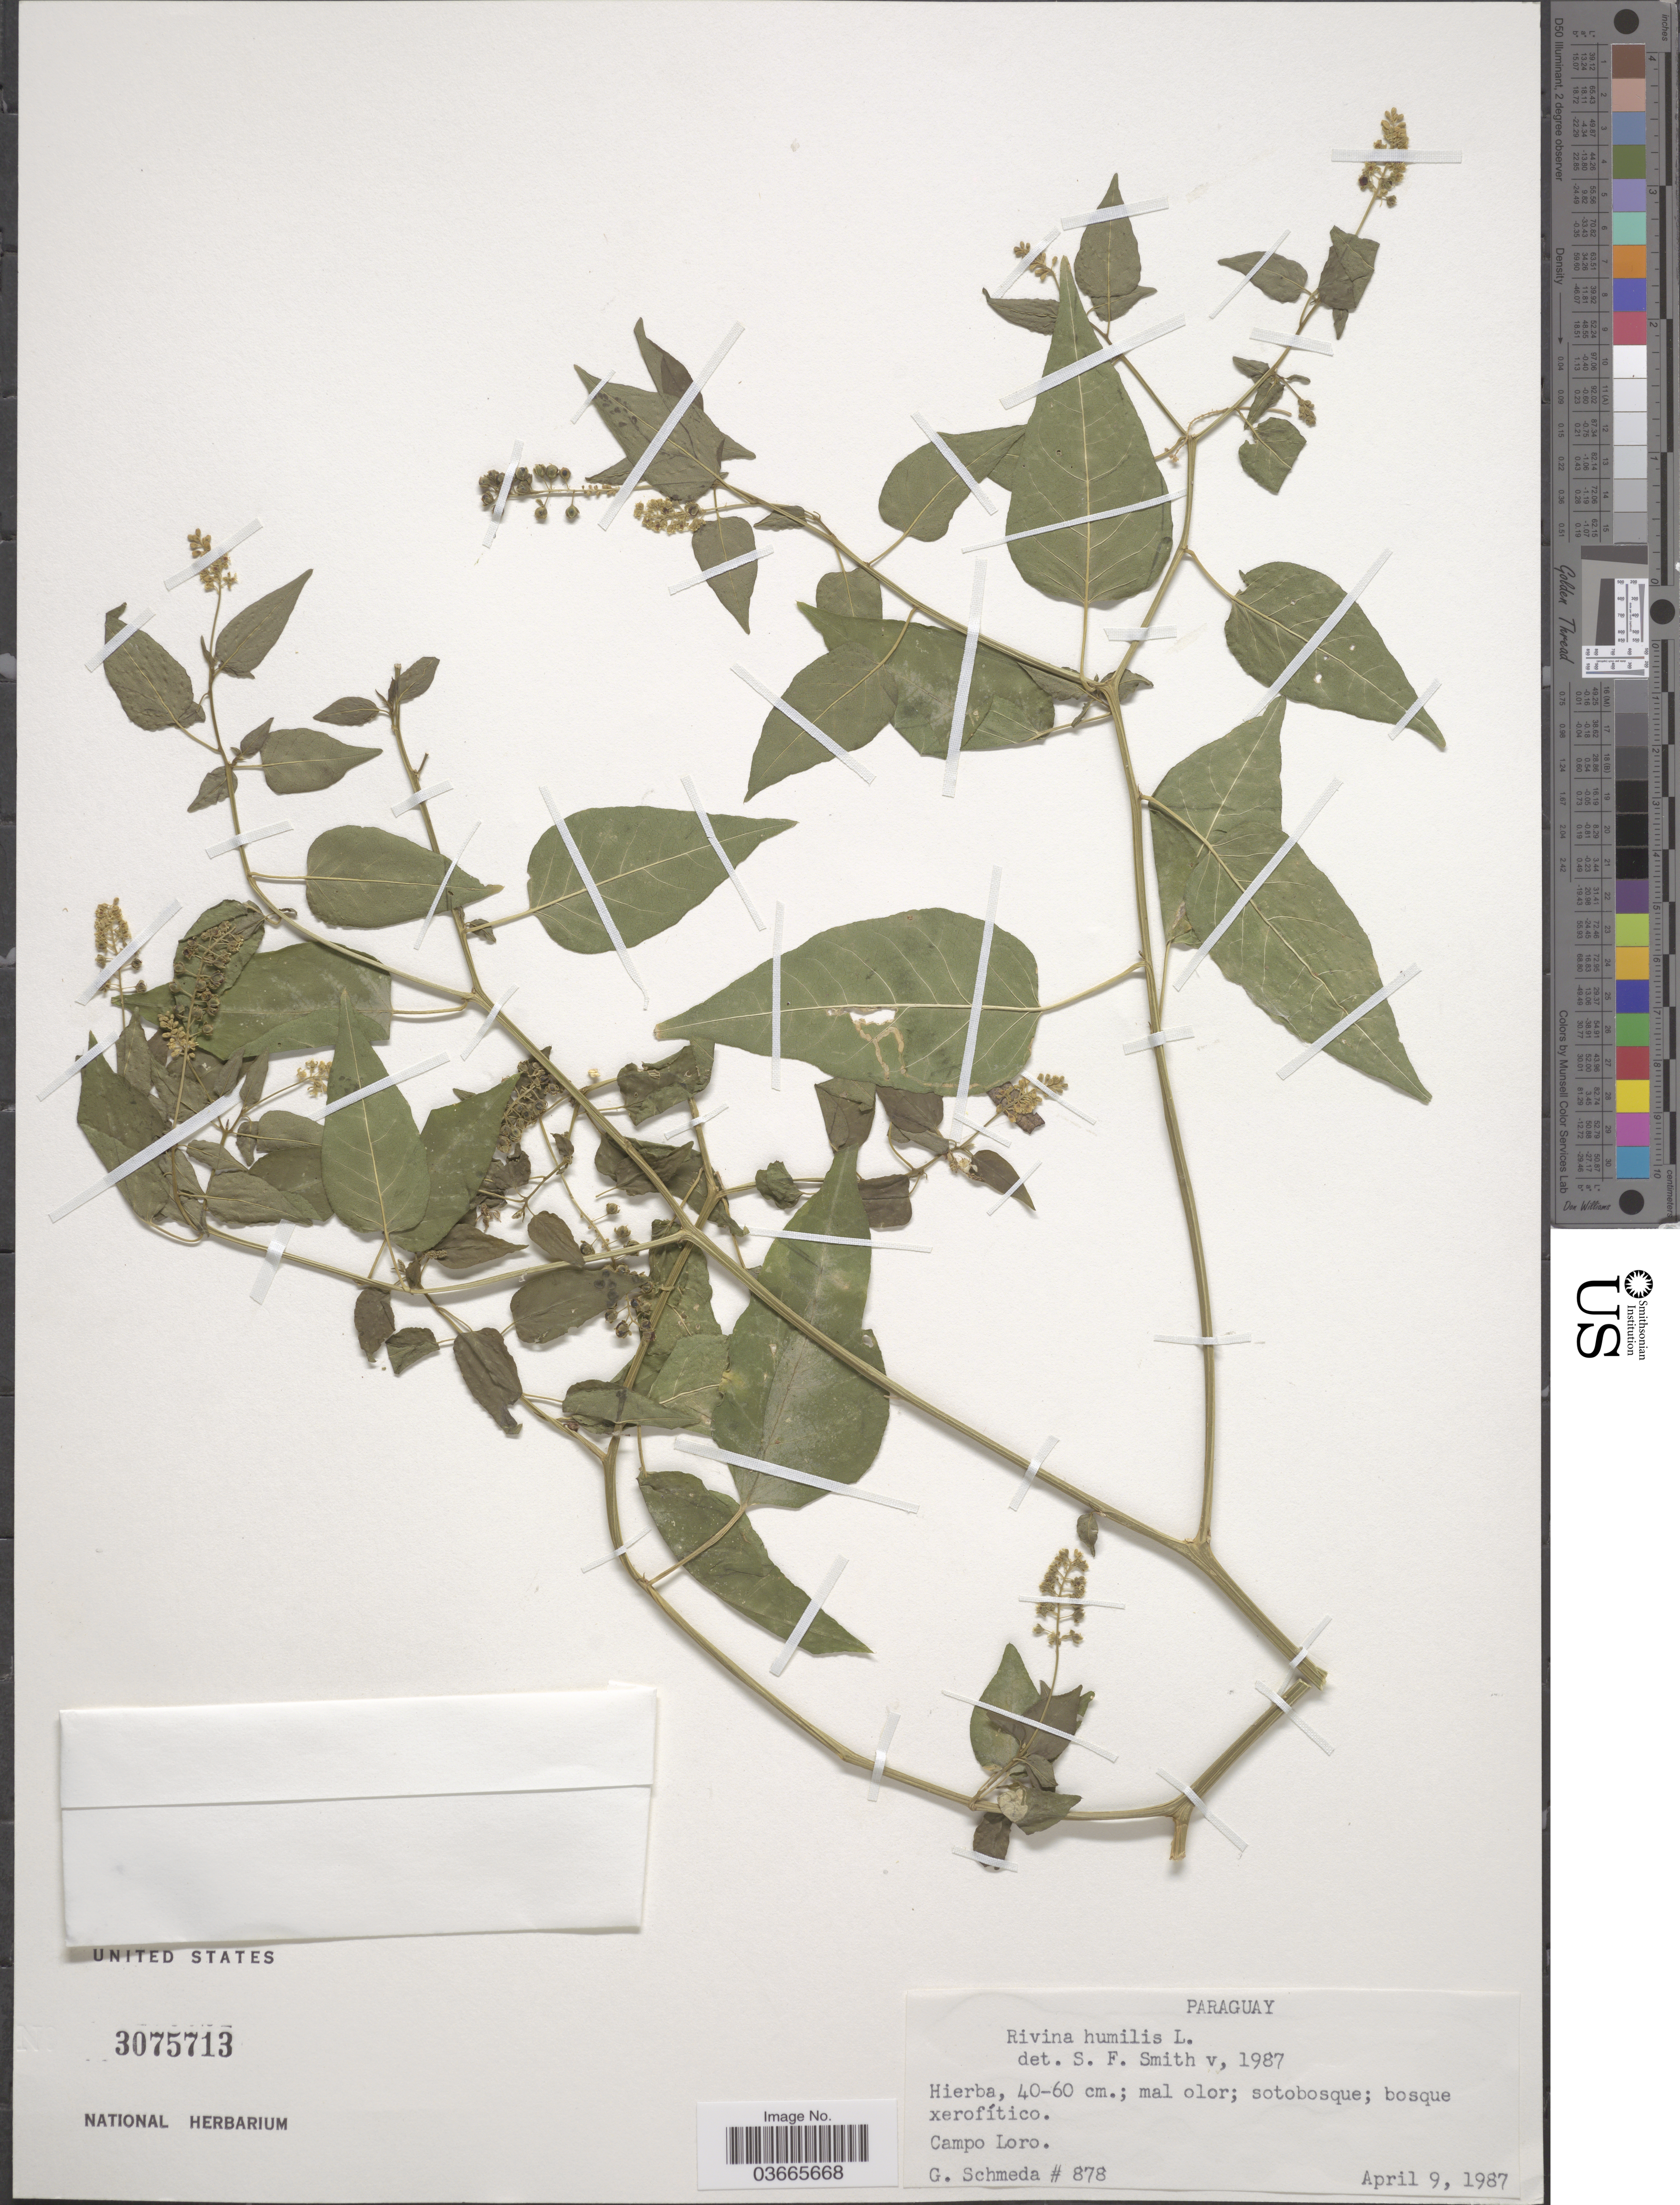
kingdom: Plantae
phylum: Tracheophyta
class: Magnoliopsida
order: Caryophyllales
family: Phytolaccaceae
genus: Rivina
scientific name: Rivina humilis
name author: L.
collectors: G. Schmeda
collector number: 878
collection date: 1987-04-09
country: Paraguay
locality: Campo Loro.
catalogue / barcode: US 3075713